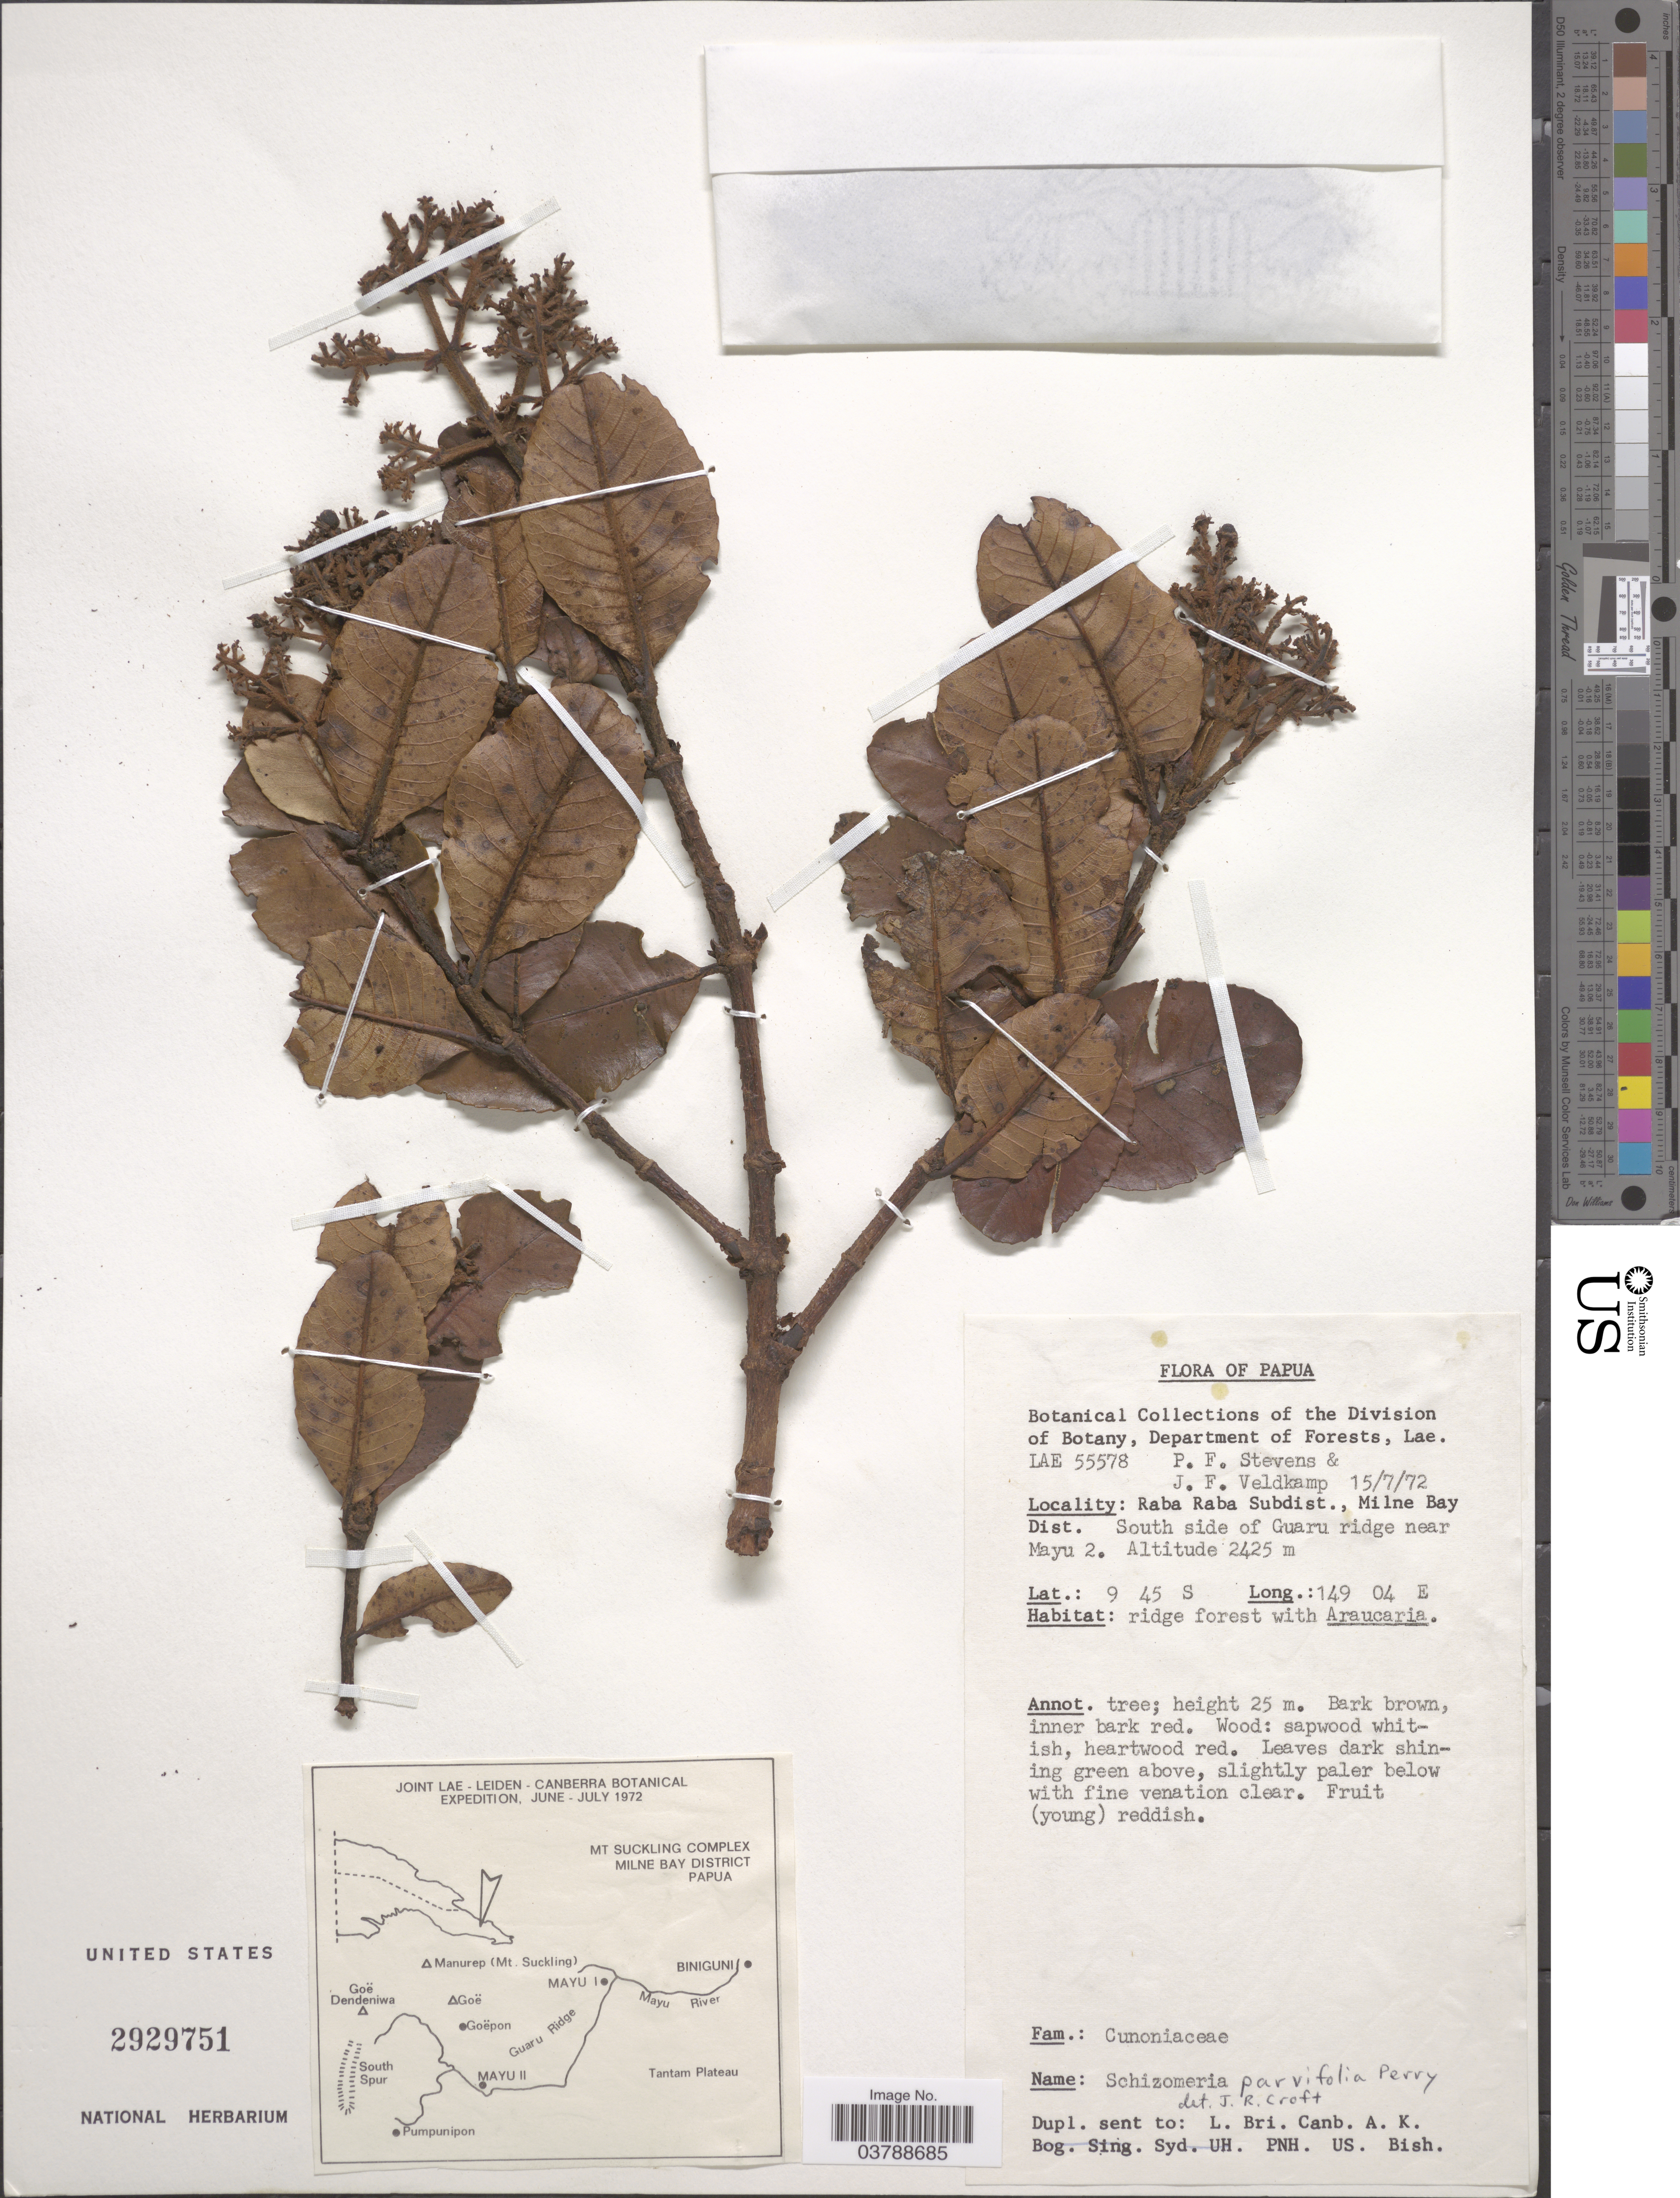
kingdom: Plantae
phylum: Tracheophyta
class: Magnoliopsida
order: Oxalidales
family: Cunoniaceae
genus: Schizomeria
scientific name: Schizomeria parvifolia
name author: L.M. Perry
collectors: P. F. Stevens & J. F. Veldkamp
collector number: LAE55578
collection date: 1972-07-15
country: Papua New Guinea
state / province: Milne Bay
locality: Papua. Raba Raba Subdist., Milne Bay Dist. South side of Guaru ridge near Mayu 2.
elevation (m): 2425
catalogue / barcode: US 2929751